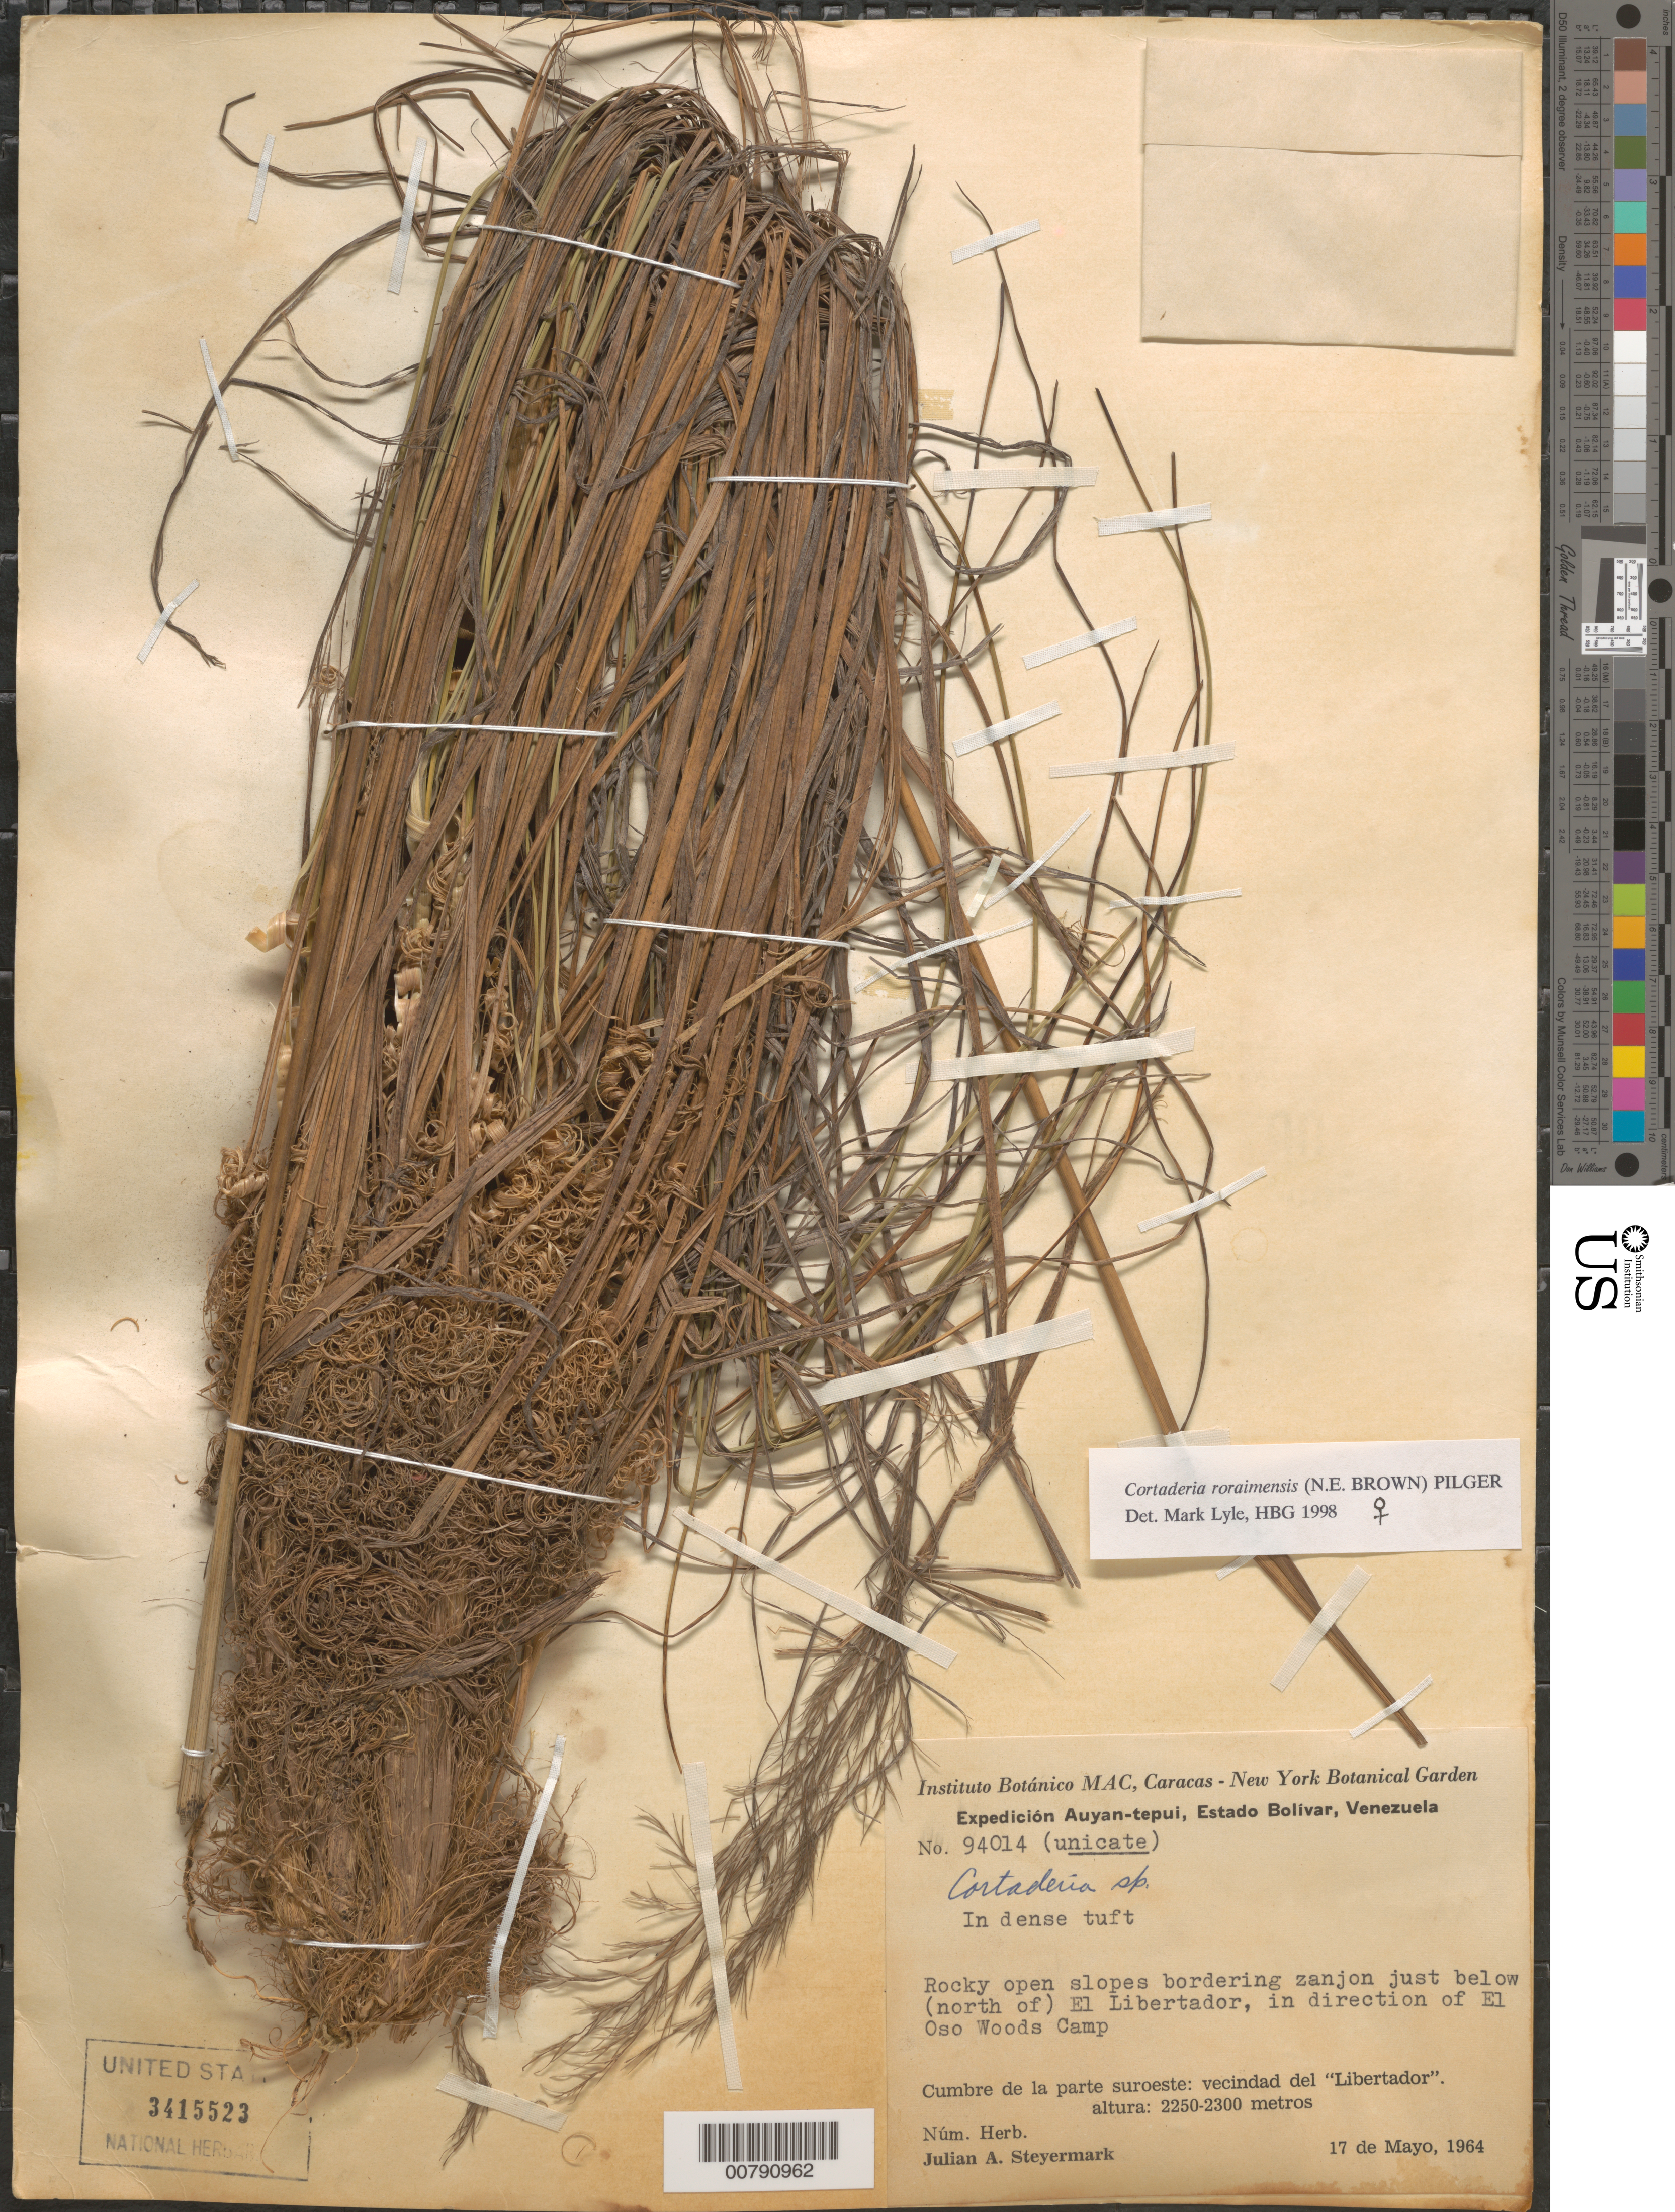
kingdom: Plantae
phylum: Tracheophyta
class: Liliopsida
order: Poales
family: Poaceae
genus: Cortaderia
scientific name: Cortaderia roraimensis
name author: (N.E. Br.) Pilg.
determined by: Lyle, M.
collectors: J. Steyermark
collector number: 94014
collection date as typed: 17-May-64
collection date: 1964-05-17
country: Venezuela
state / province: Bolívar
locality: Auyan-tepuí, N of El Libertado towards "El Oso Woods" camp, vecinidad del "Liberatador"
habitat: Rocky open slopes bordering zanjon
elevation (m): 2250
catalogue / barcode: US 3415523